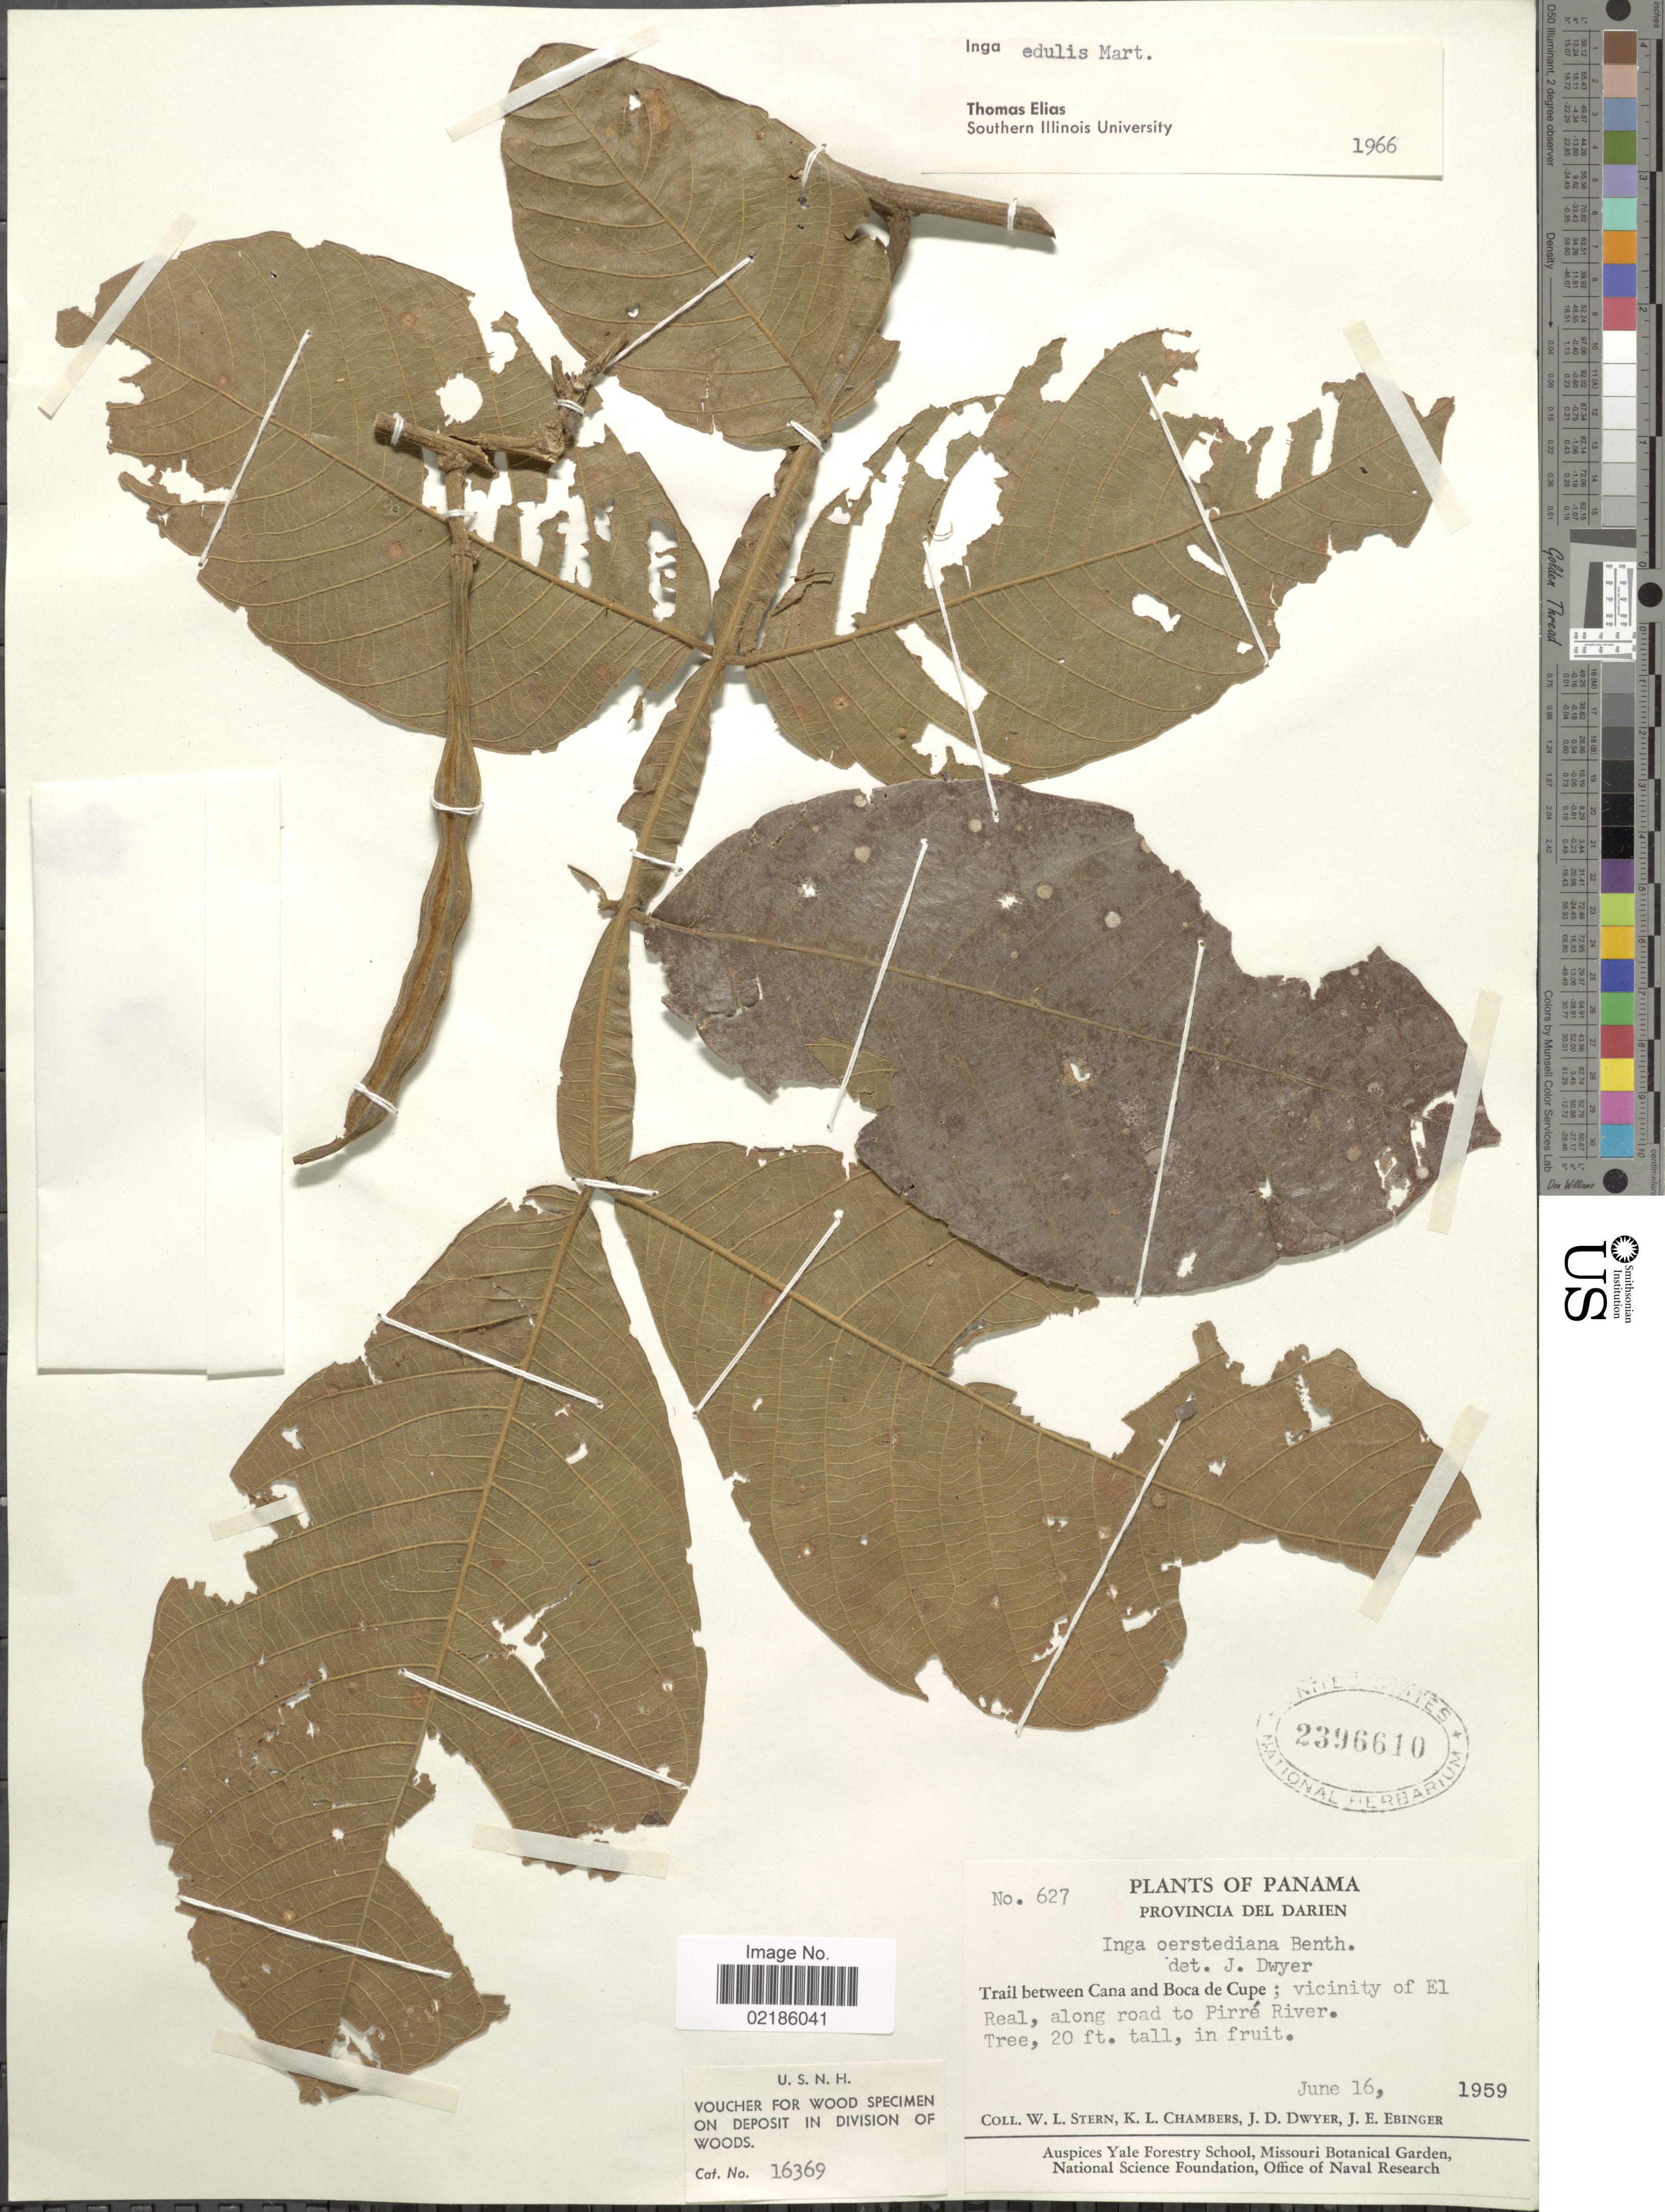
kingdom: Plantae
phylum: Tracheophyta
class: Magnoliopsida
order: Fabales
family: Fabaceae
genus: Inga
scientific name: Inga edulis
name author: Mart.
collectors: W. L. Stern, K. Chambers, J. D. Dwyer & J. Ebinger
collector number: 627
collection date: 1959-06-16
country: Panama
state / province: Darién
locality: Trail between Cana and Boca de Cupe; vicinity of El Real, along road to Pirre River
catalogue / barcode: US 2396610